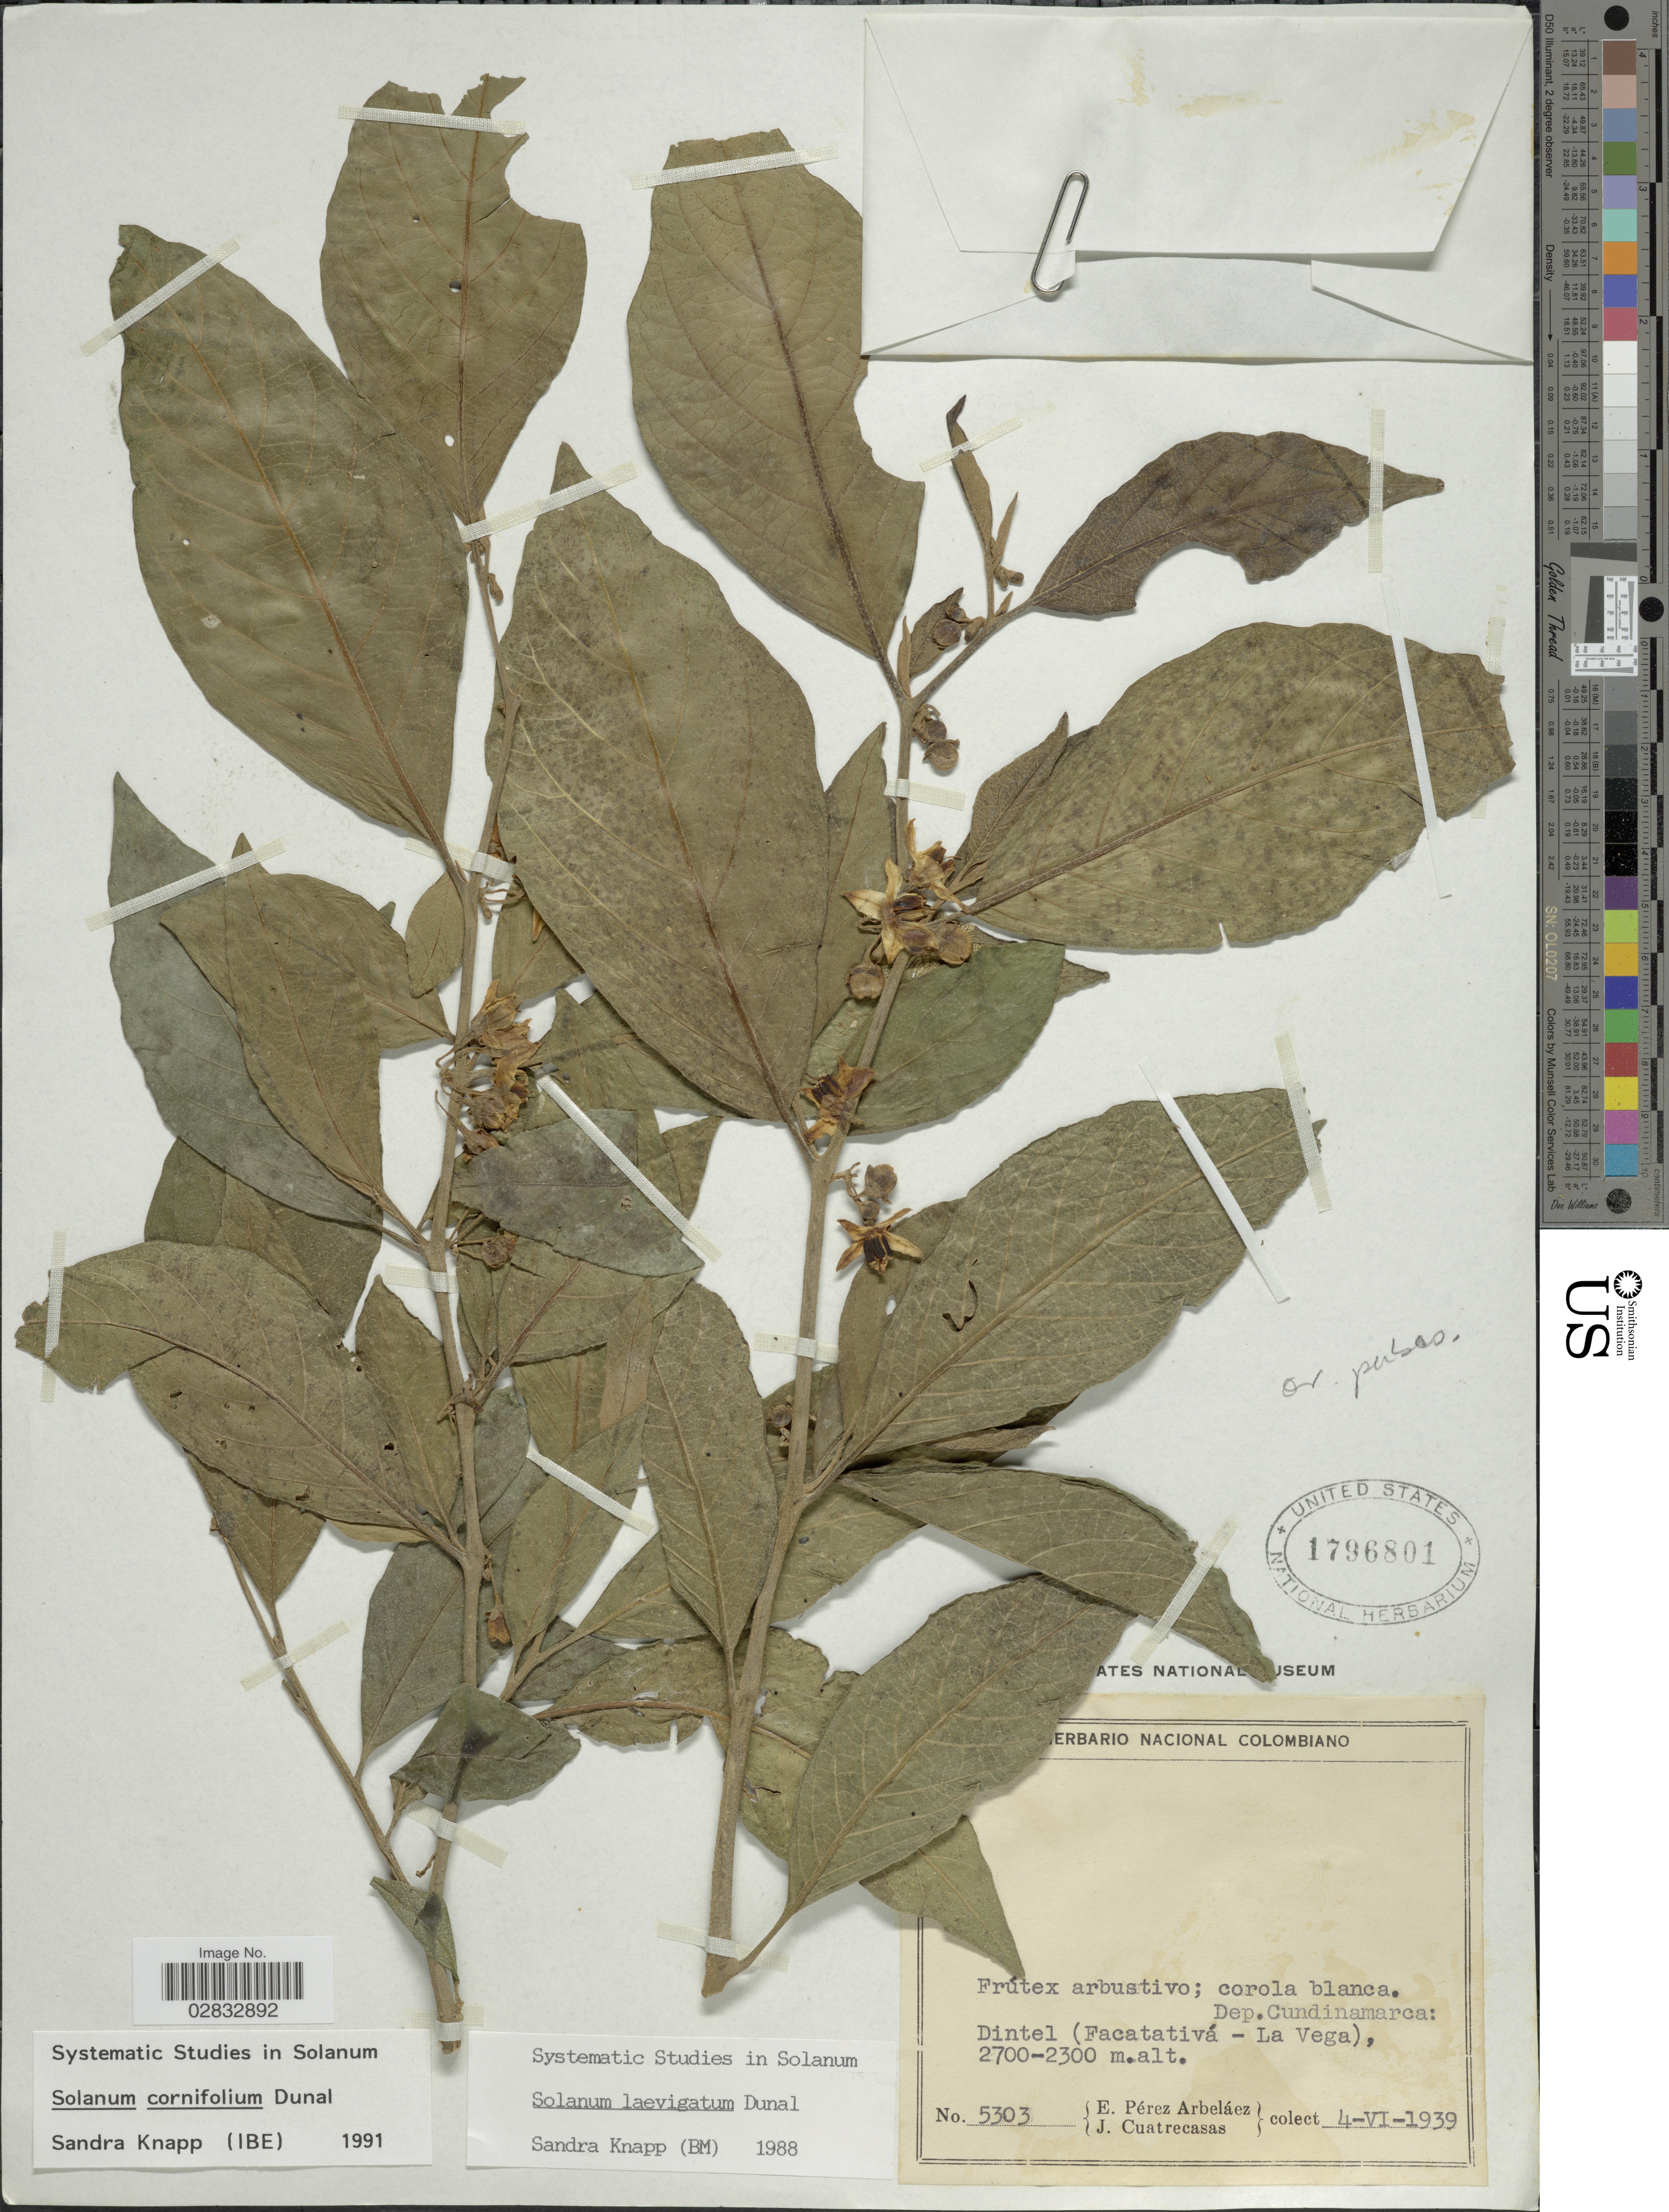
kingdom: Plantae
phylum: Tracheophyta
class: Magnoliopsida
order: Solanales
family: Solanaceae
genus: Solanum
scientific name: Solanum cornifolium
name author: Dunal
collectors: E. Pérez Arbeláez & J. Cuatrecasas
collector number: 5303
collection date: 1939-06-04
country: Colombia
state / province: Cundinamarca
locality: Dep. Cundinamarca: Dintel (Facatativá - La Vega).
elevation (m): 2300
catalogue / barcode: US 1796801